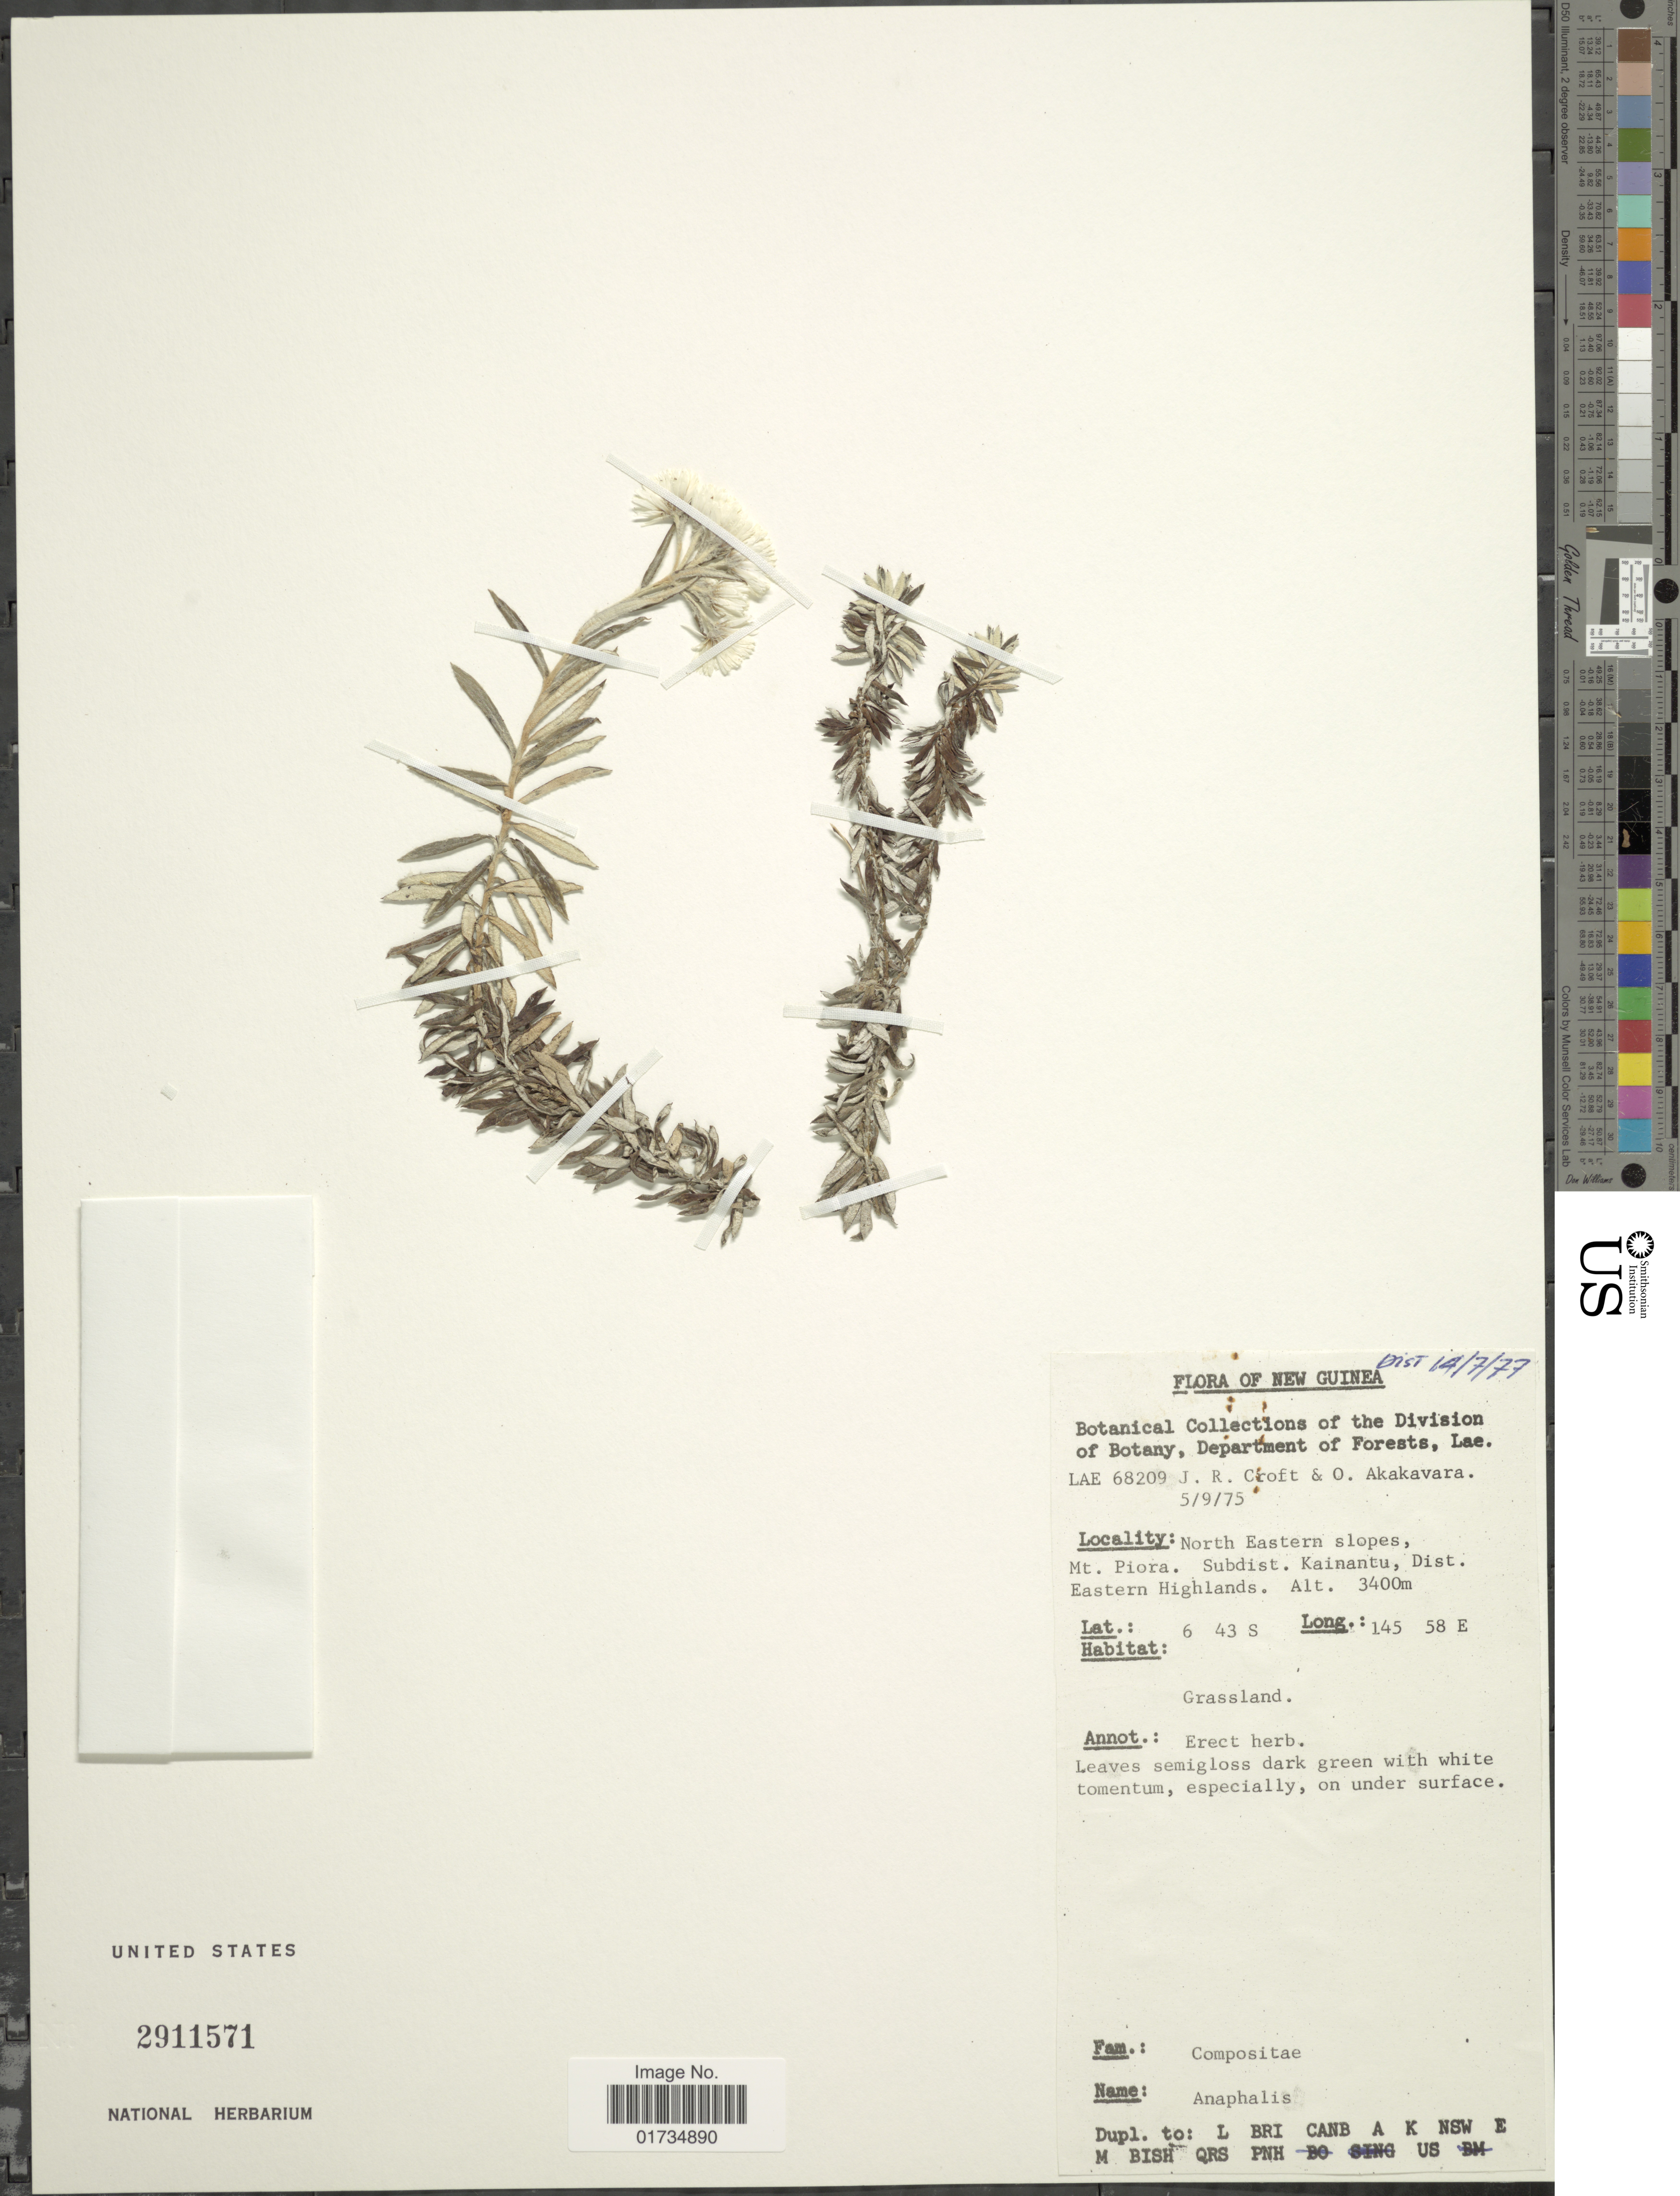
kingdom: Plantae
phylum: Tracheophyta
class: Magnoliopsida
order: Asterales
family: Asteraceae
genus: Anaphalis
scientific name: Anaphalis sp.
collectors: J. R. Croft & O. Akakavara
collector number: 68209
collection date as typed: Transcribed d/m/y: 5/9/75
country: Papua New Guinea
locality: New Guinea, North Eastern slopes, Mt. Piora. Subdist. Kainantu Dist. Eastern Highlands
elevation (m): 3400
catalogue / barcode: US 2911571